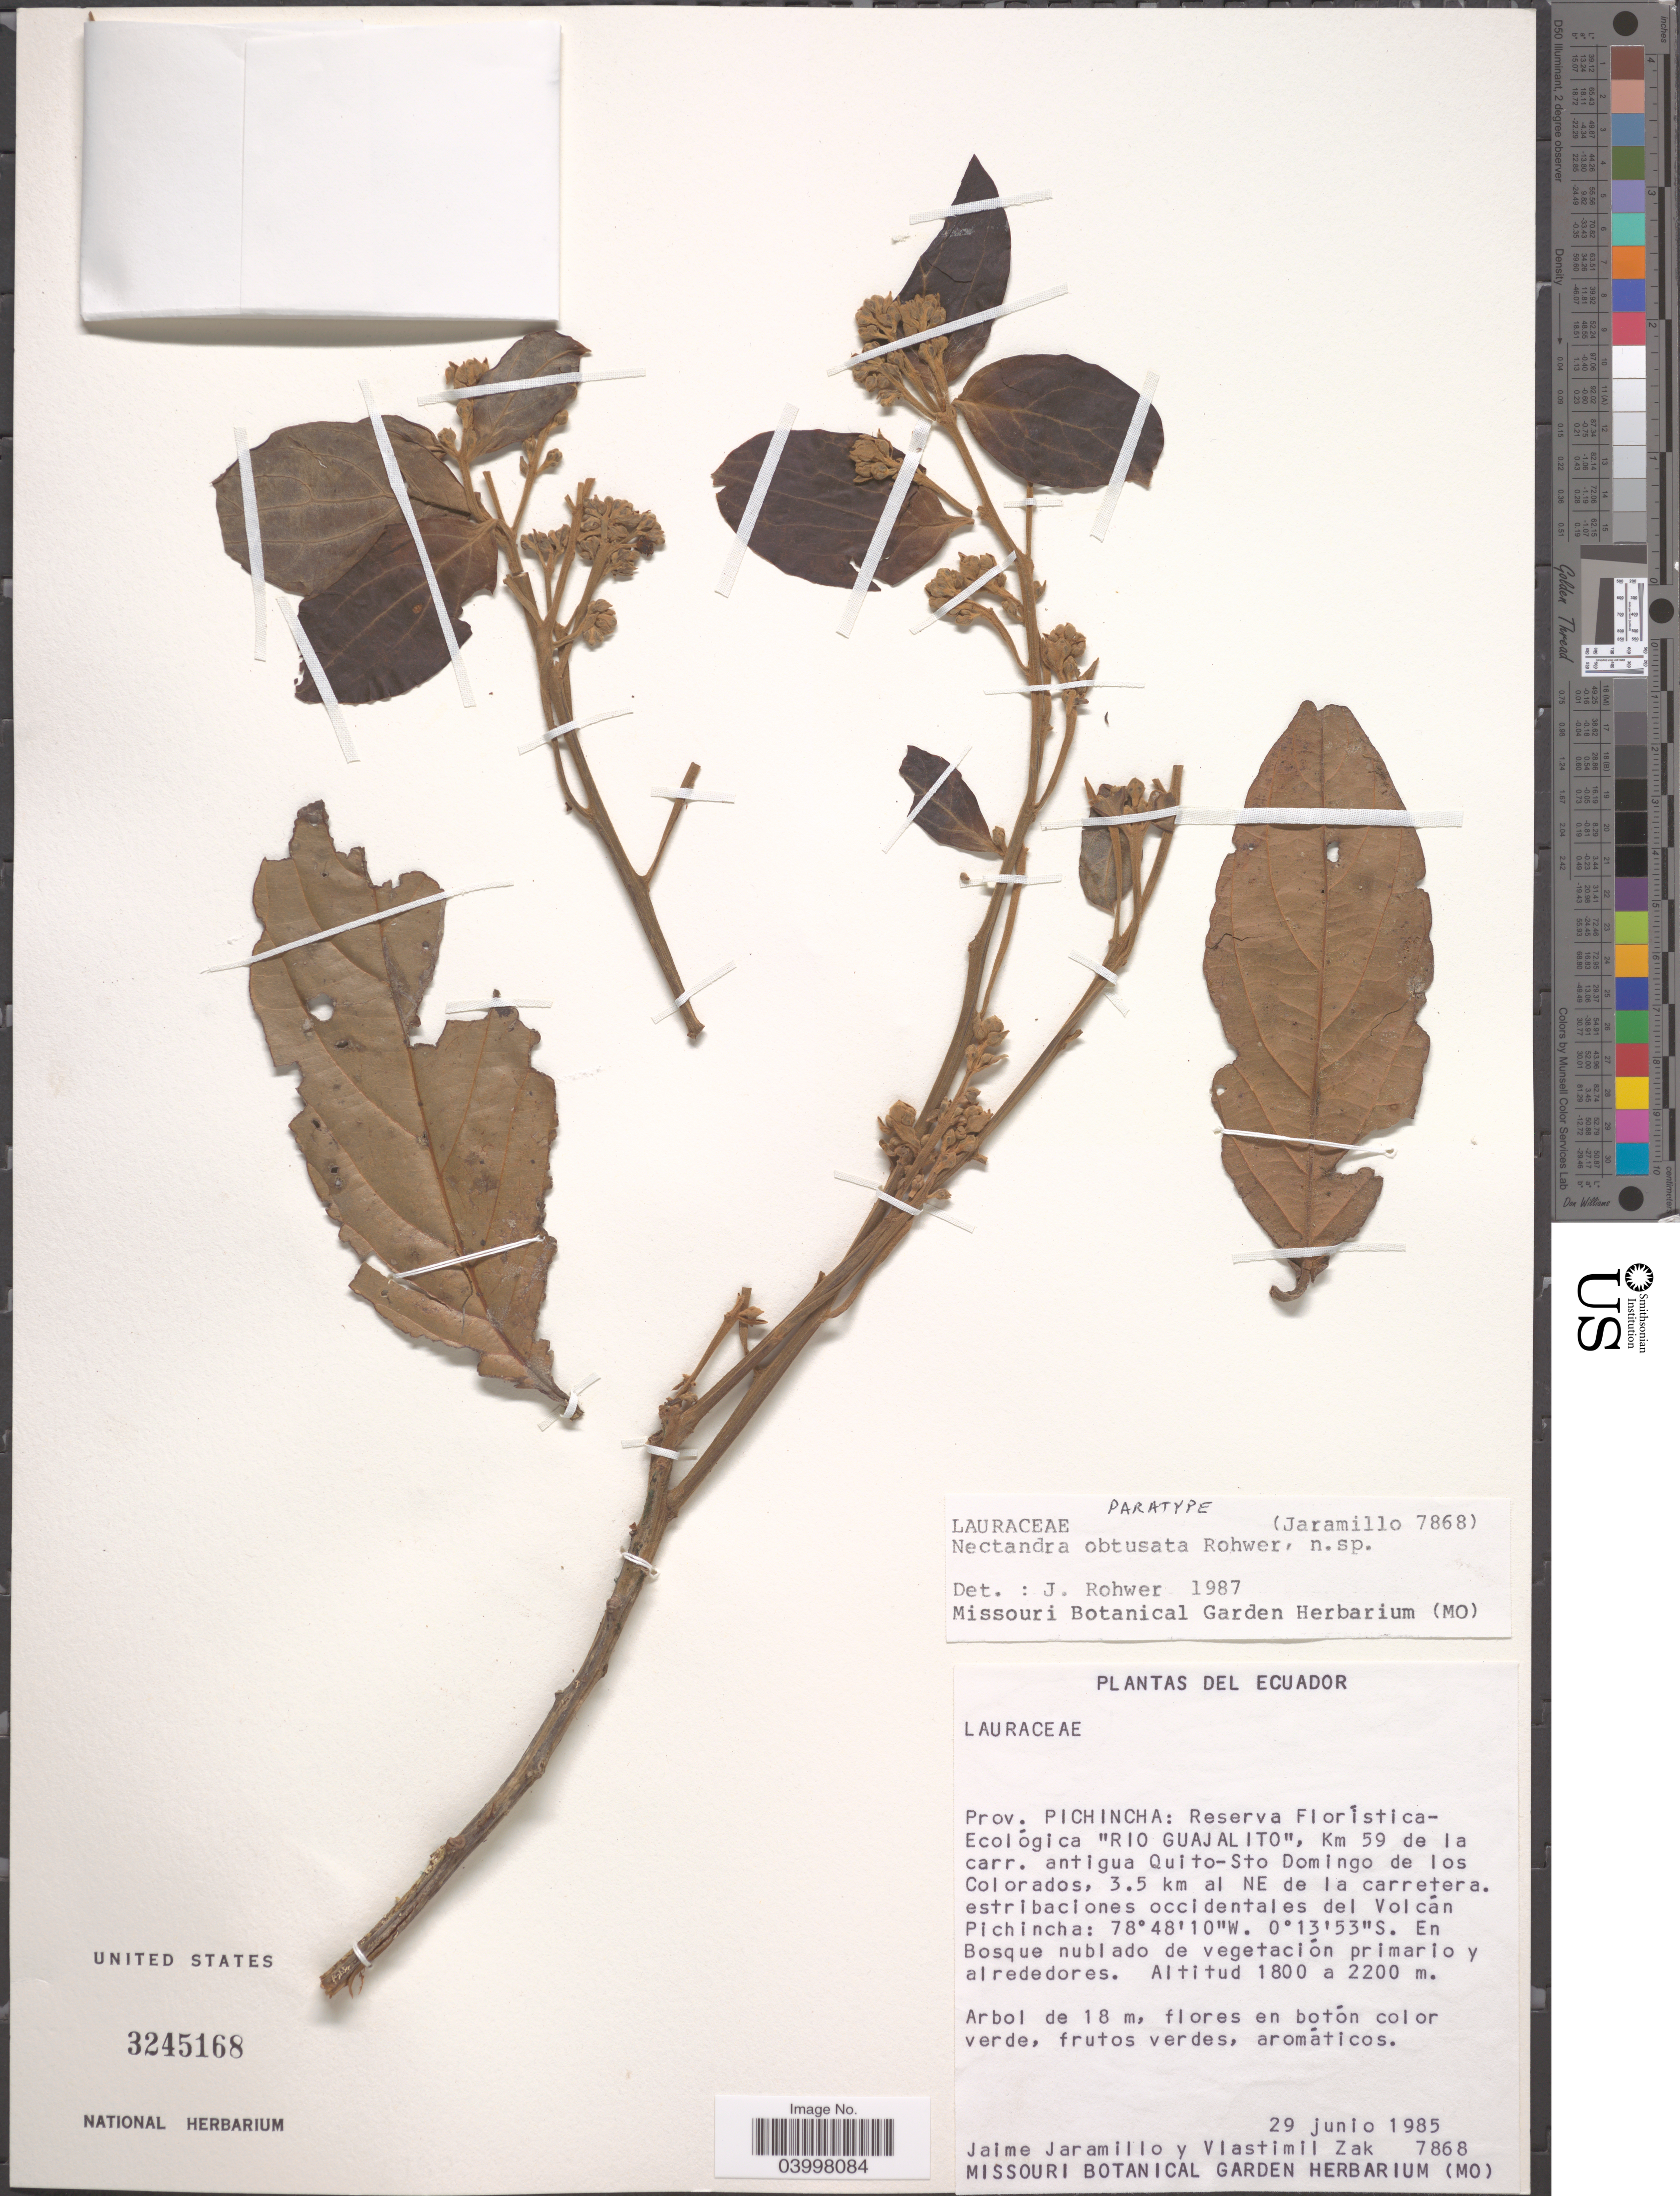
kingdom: Plantae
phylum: Tracheophyta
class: Magnoliopsida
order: Laurales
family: Lauraceae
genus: Nectandra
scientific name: Nectandra obtusata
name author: Rohwer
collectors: J. Jaramillo & V. Zak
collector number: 7868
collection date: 1985-06-29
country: Ecuador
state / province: Pichincha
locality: Reserva Florística-Ecológica 'Rio Guajalito', Km 59 de la carr. antigua Quito-Sto Domingo de los Colorados, 3.5 km al NE de la carretera. Estribaciones occidentales del Volcán Pichincha.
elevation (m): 1800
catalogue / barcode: US 3245168